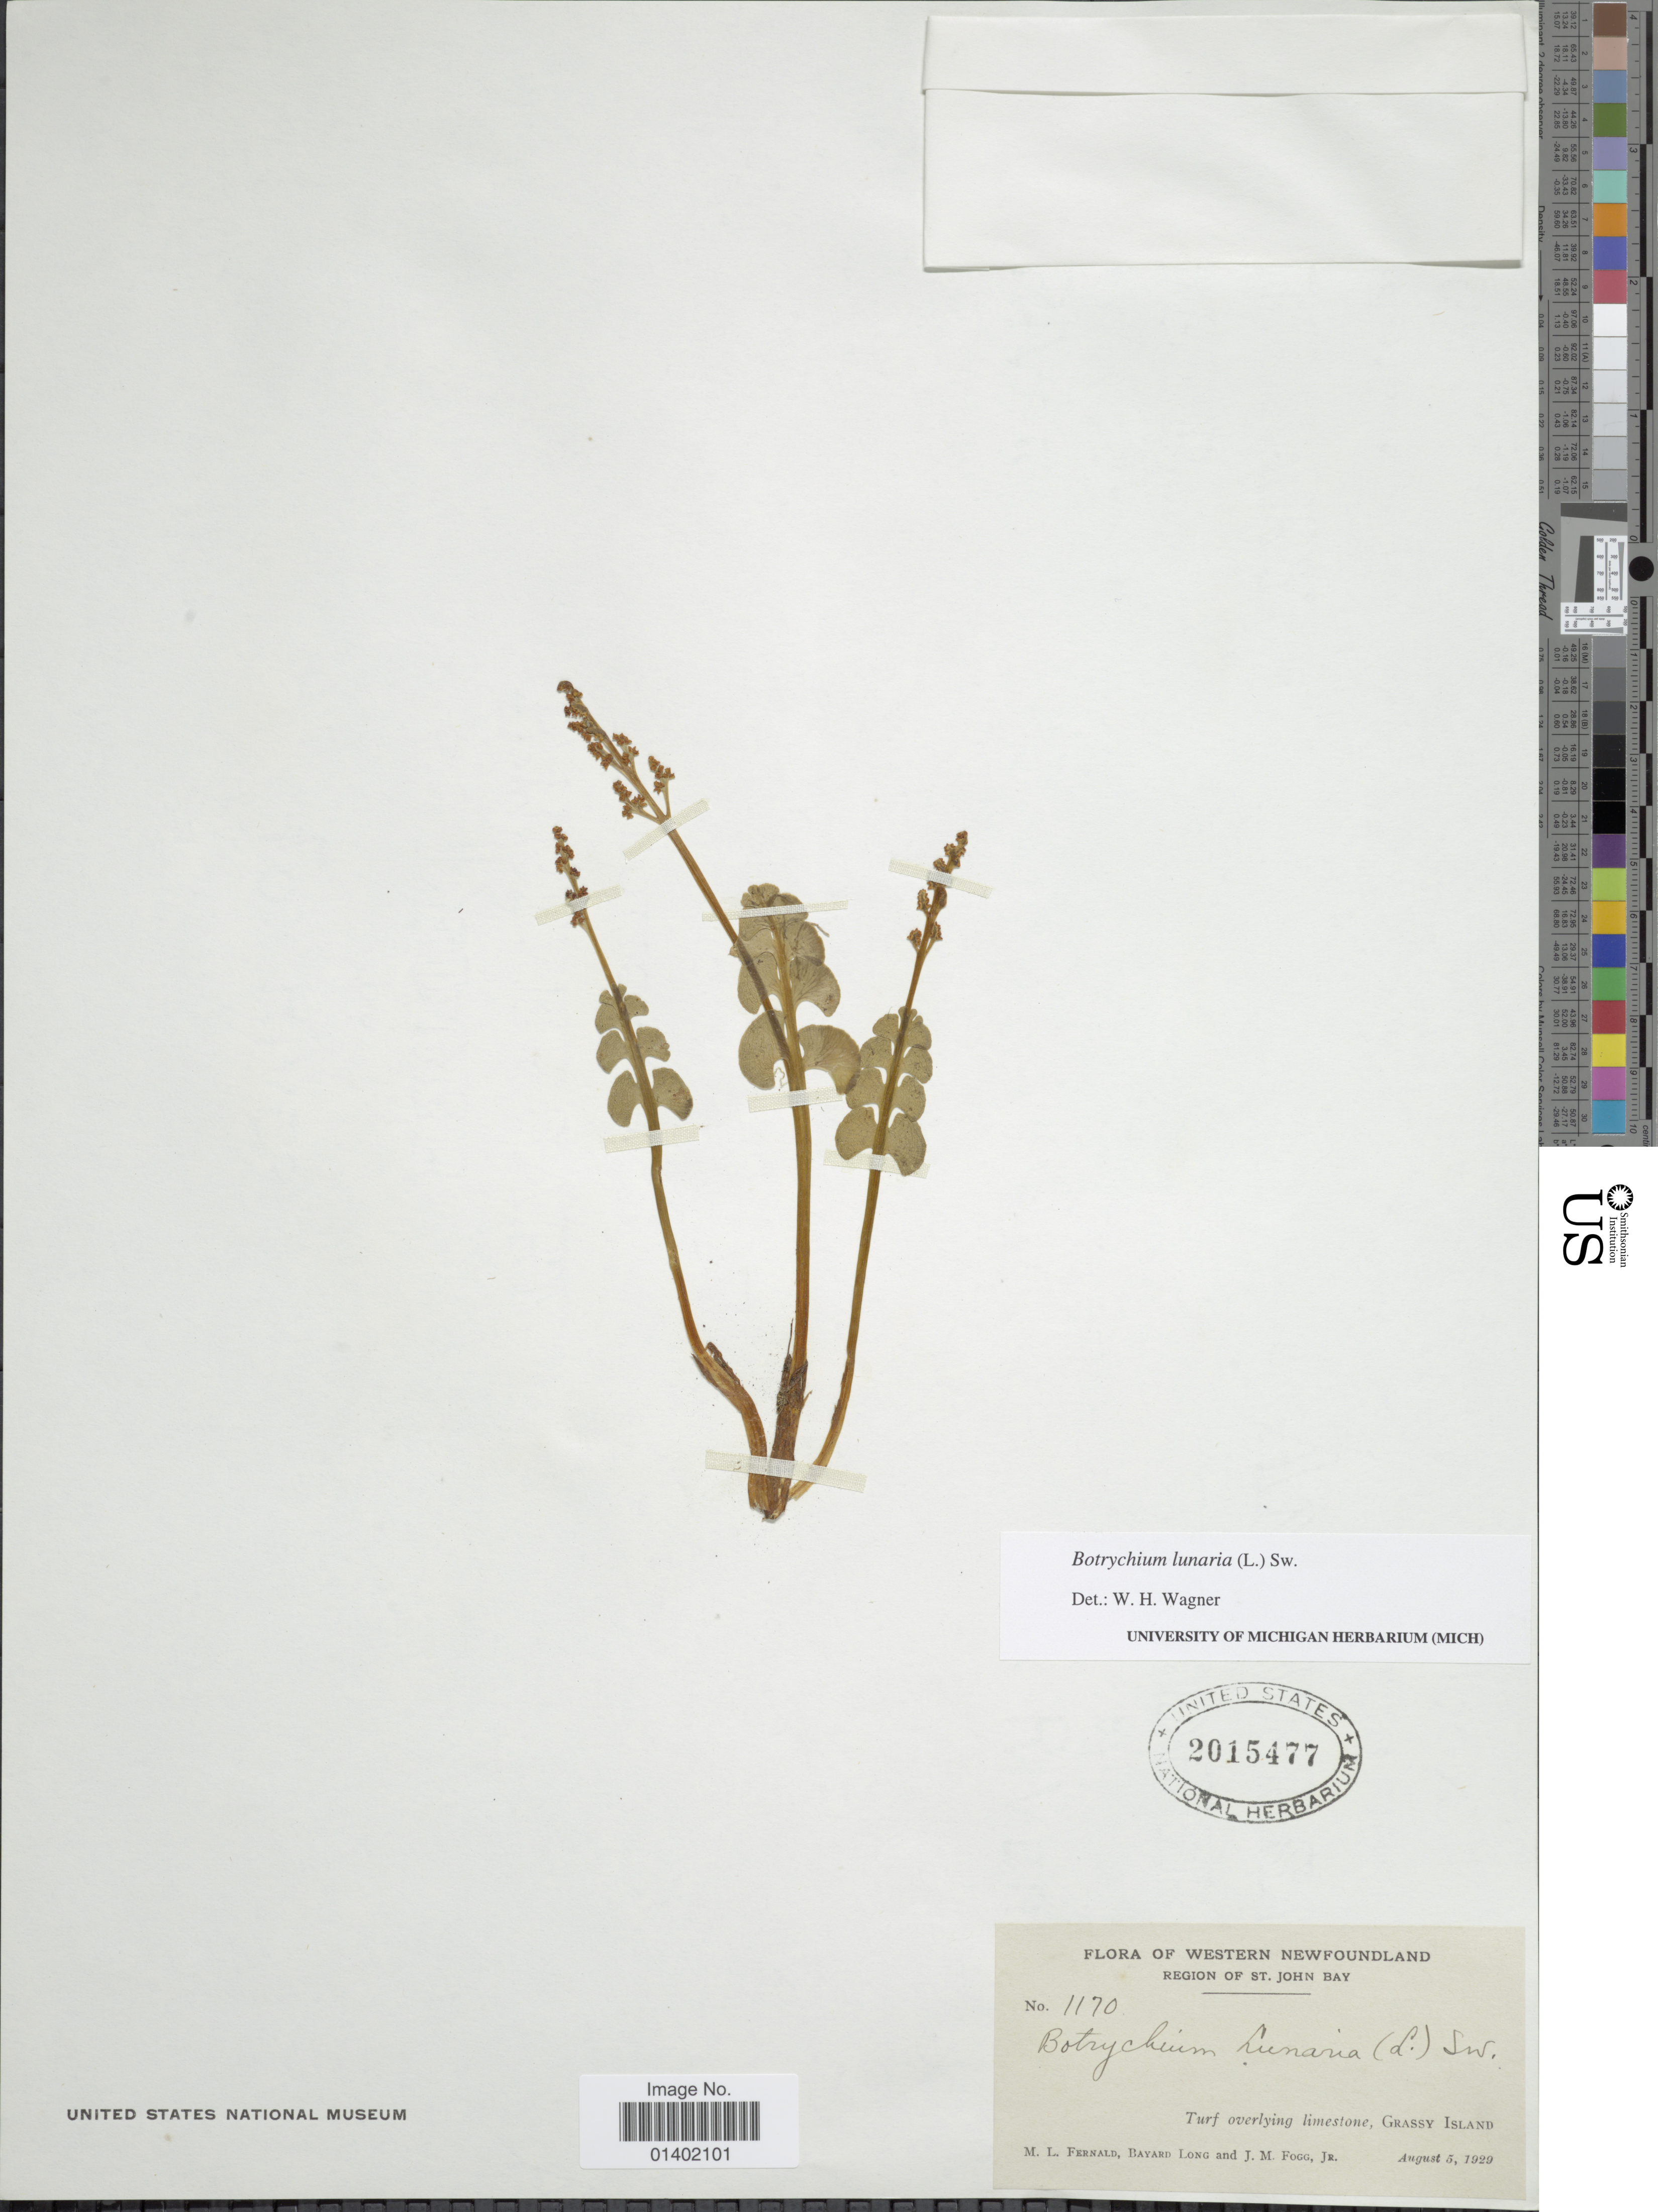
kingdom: Plantae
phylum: Tracheophyta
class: Polypodiopsida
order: Ophioglossales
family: Ophioglossaceae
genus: Botrychium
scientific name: Botrychium lunaria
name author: (L.) Sw.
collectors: M. L. Fernald, B. Long & J. Fogg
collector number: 1170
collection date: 1929-08-05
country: Canada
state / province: Newfoundland and Labrador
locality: Western Newfoundland, region of St. John Bay, Grassy Island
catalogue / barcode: US 2015477